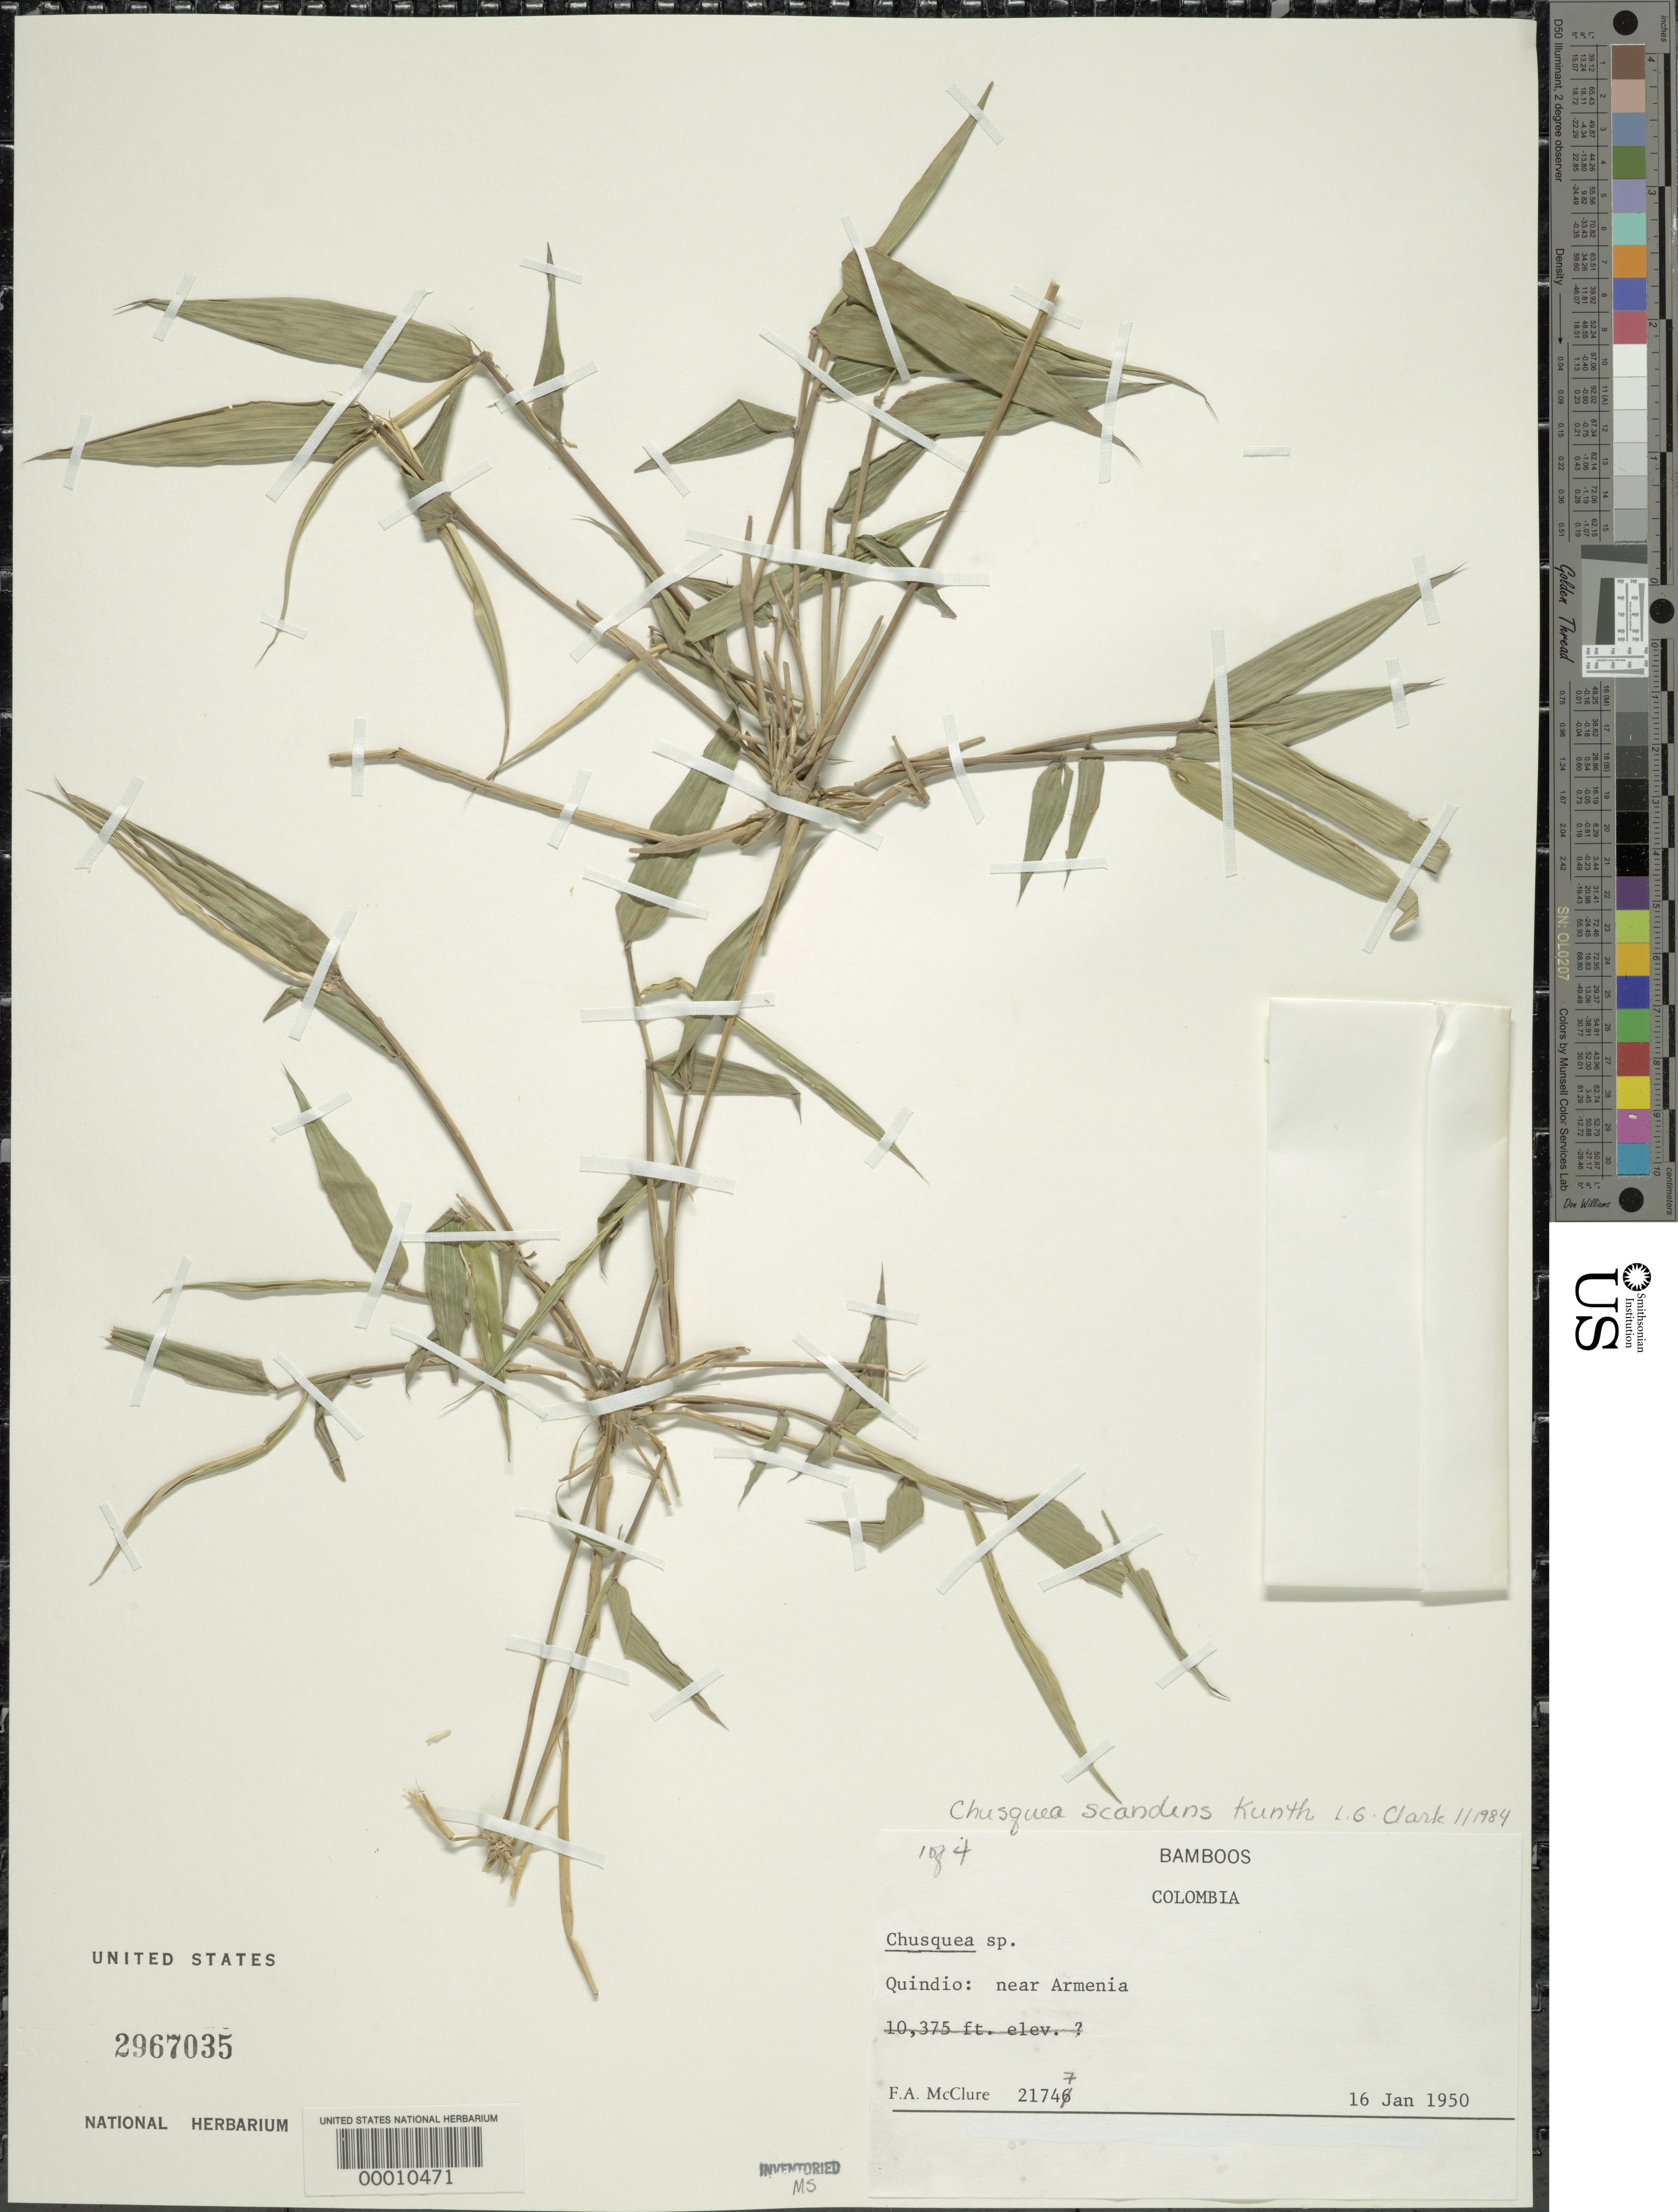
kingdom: Plantae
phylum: Tracheophyta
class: Liliopsida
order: Poales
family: Poaceae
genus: Chusquea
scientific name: Chusquea scandens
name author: Kunth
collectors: F. A. McClure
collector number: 21747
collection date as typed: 16 Jan 1950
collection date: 1950-01-16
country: Colombia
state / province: Quindío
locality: Armenia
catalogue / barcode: US 2967035